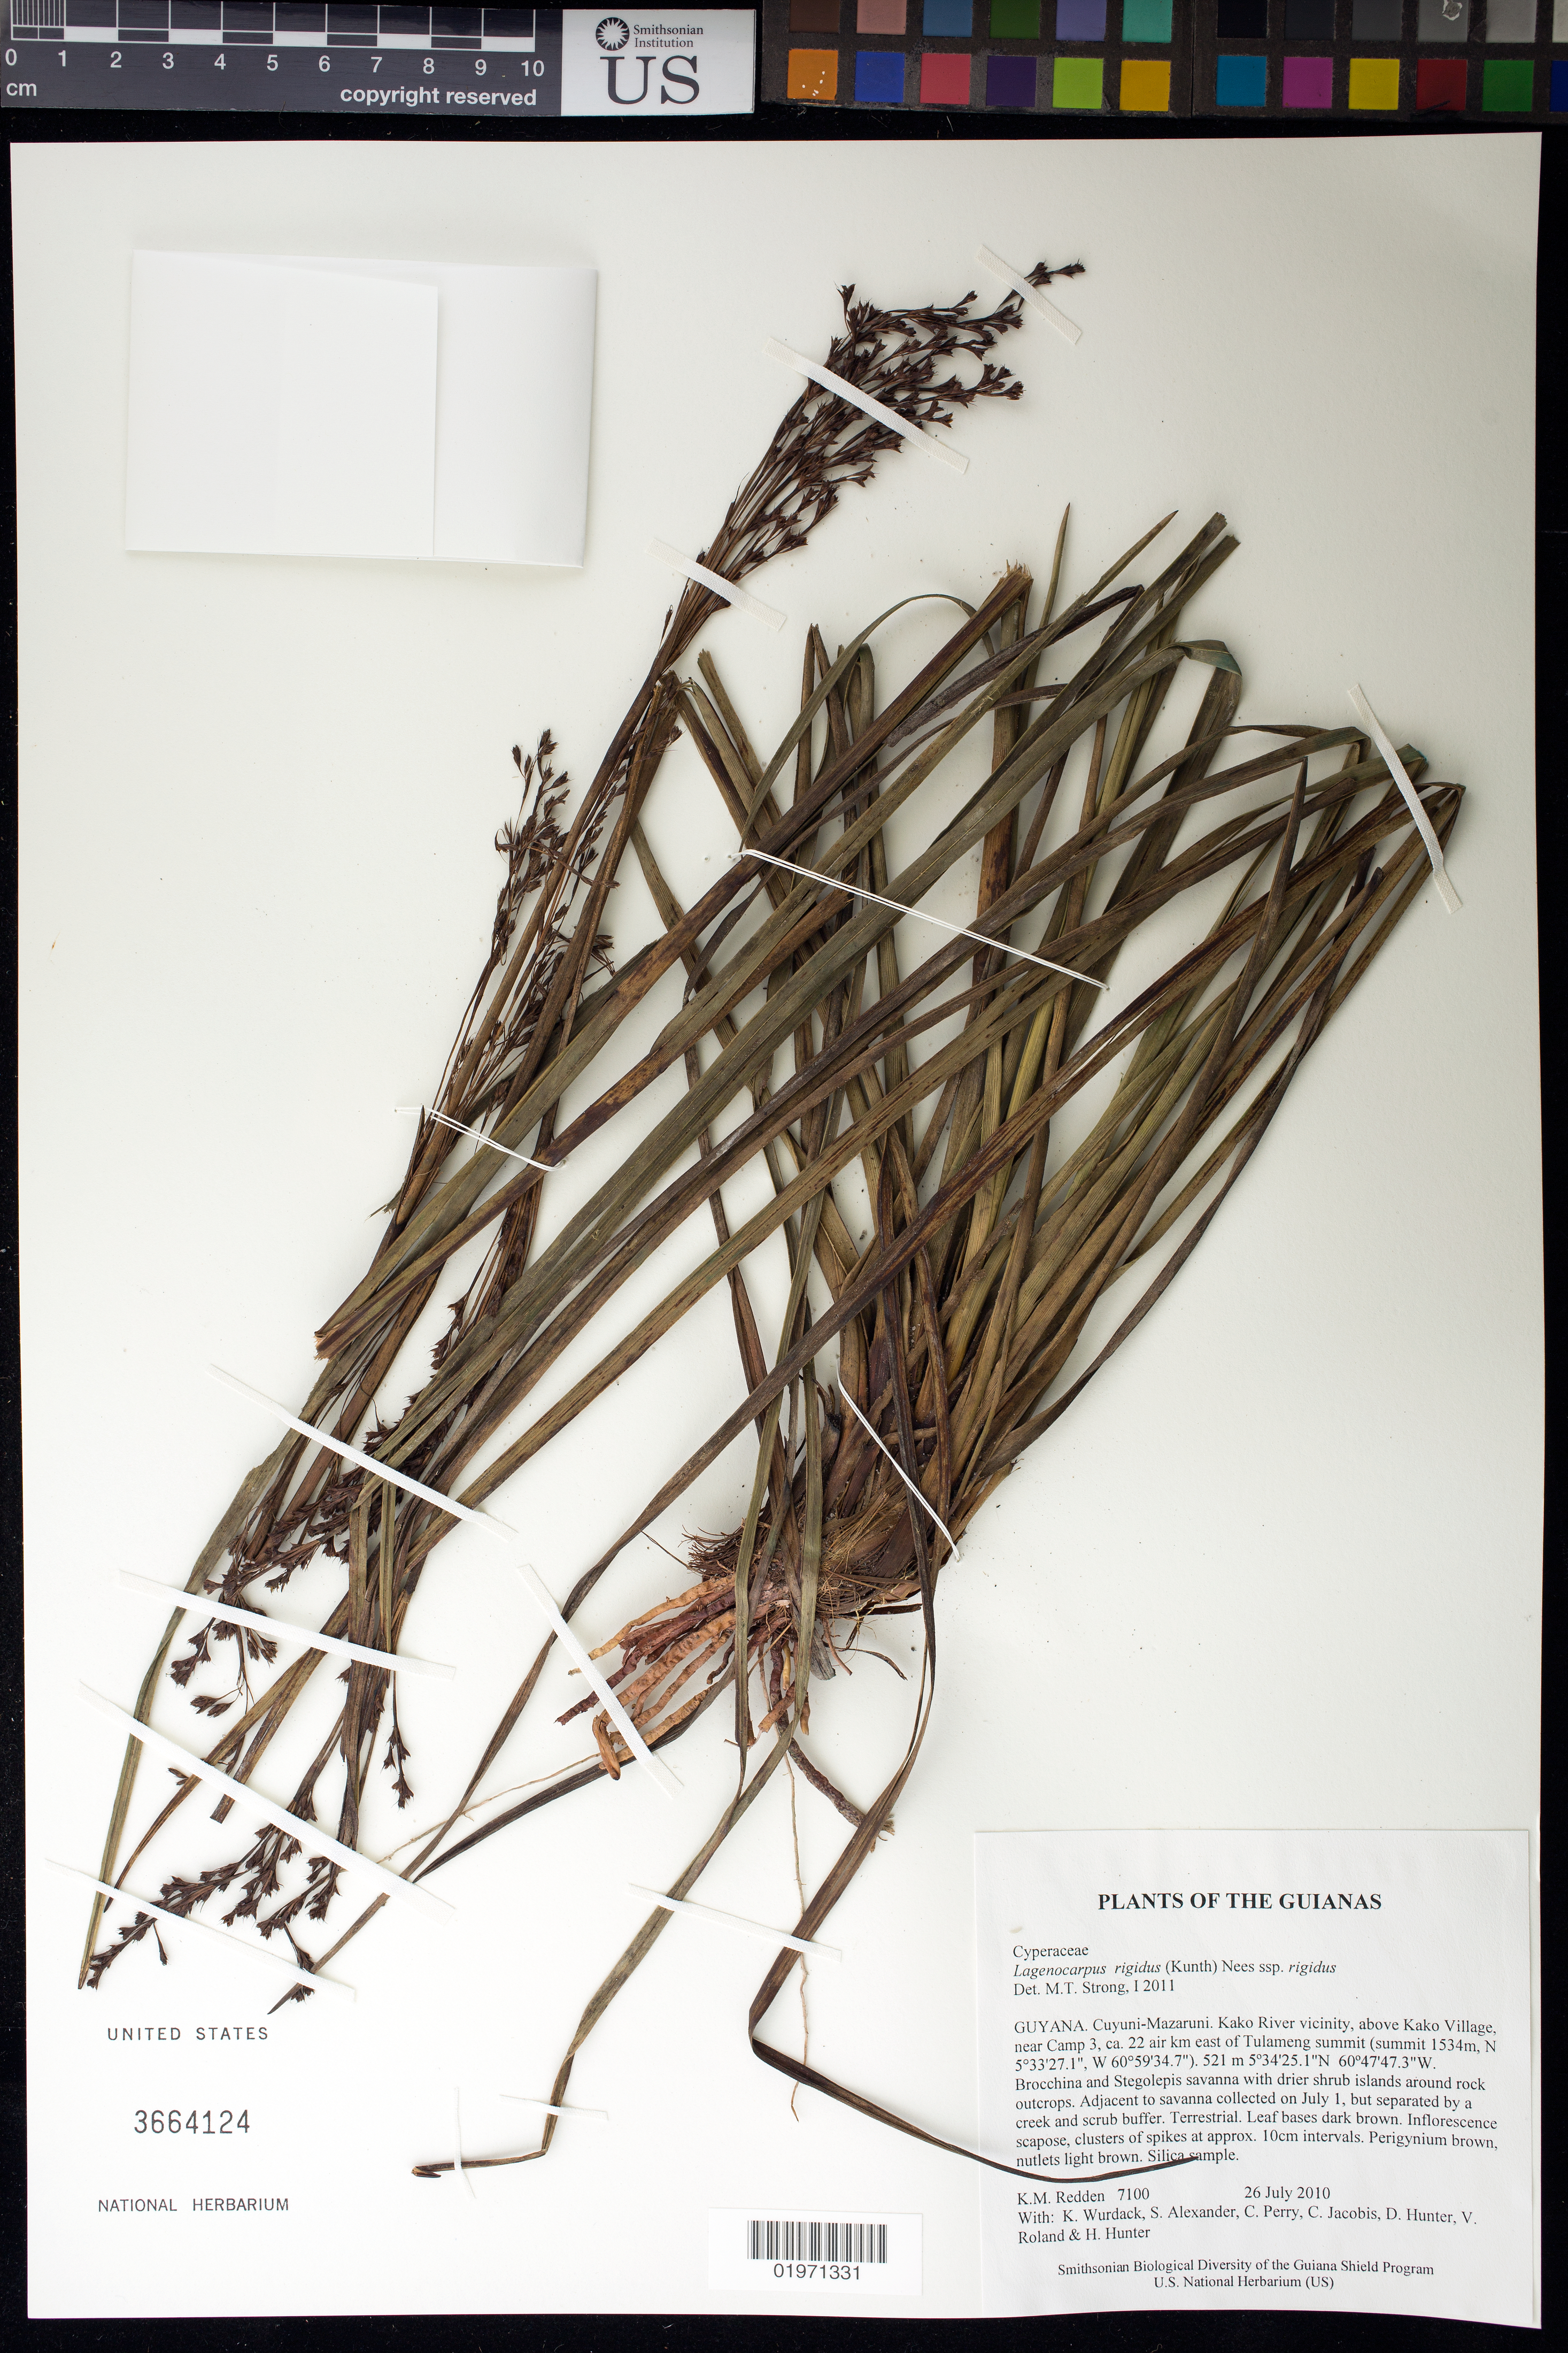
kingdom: Plantae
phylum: Tracheophyta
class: Liliopsida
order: Poales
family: Cyperaceae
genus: Didymiandrum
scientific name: Didymiandrum stellatum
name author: (Boeckeler) Gilly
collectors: K. M. Redden, K. Wurdack, S. N. Alexander, C. Perry, C. Jacobis, D. Hunter, V. Roland & H. Hunter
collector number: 7100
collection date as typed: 26 July 2010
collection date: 2010-07-26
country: Guyana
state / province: Cuyuni-Mazaruni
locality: Kako River vicinity, above Kako Village, near Camp 3, ca. 22 air km east of Tulameng summit (summit 1534m, N 5°33'27.1", W 60°59'34.7")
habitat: Brocchina and Stegolepis savanna with drier shrub islands around rock outcrops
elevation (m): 521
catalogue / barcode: US 3664124